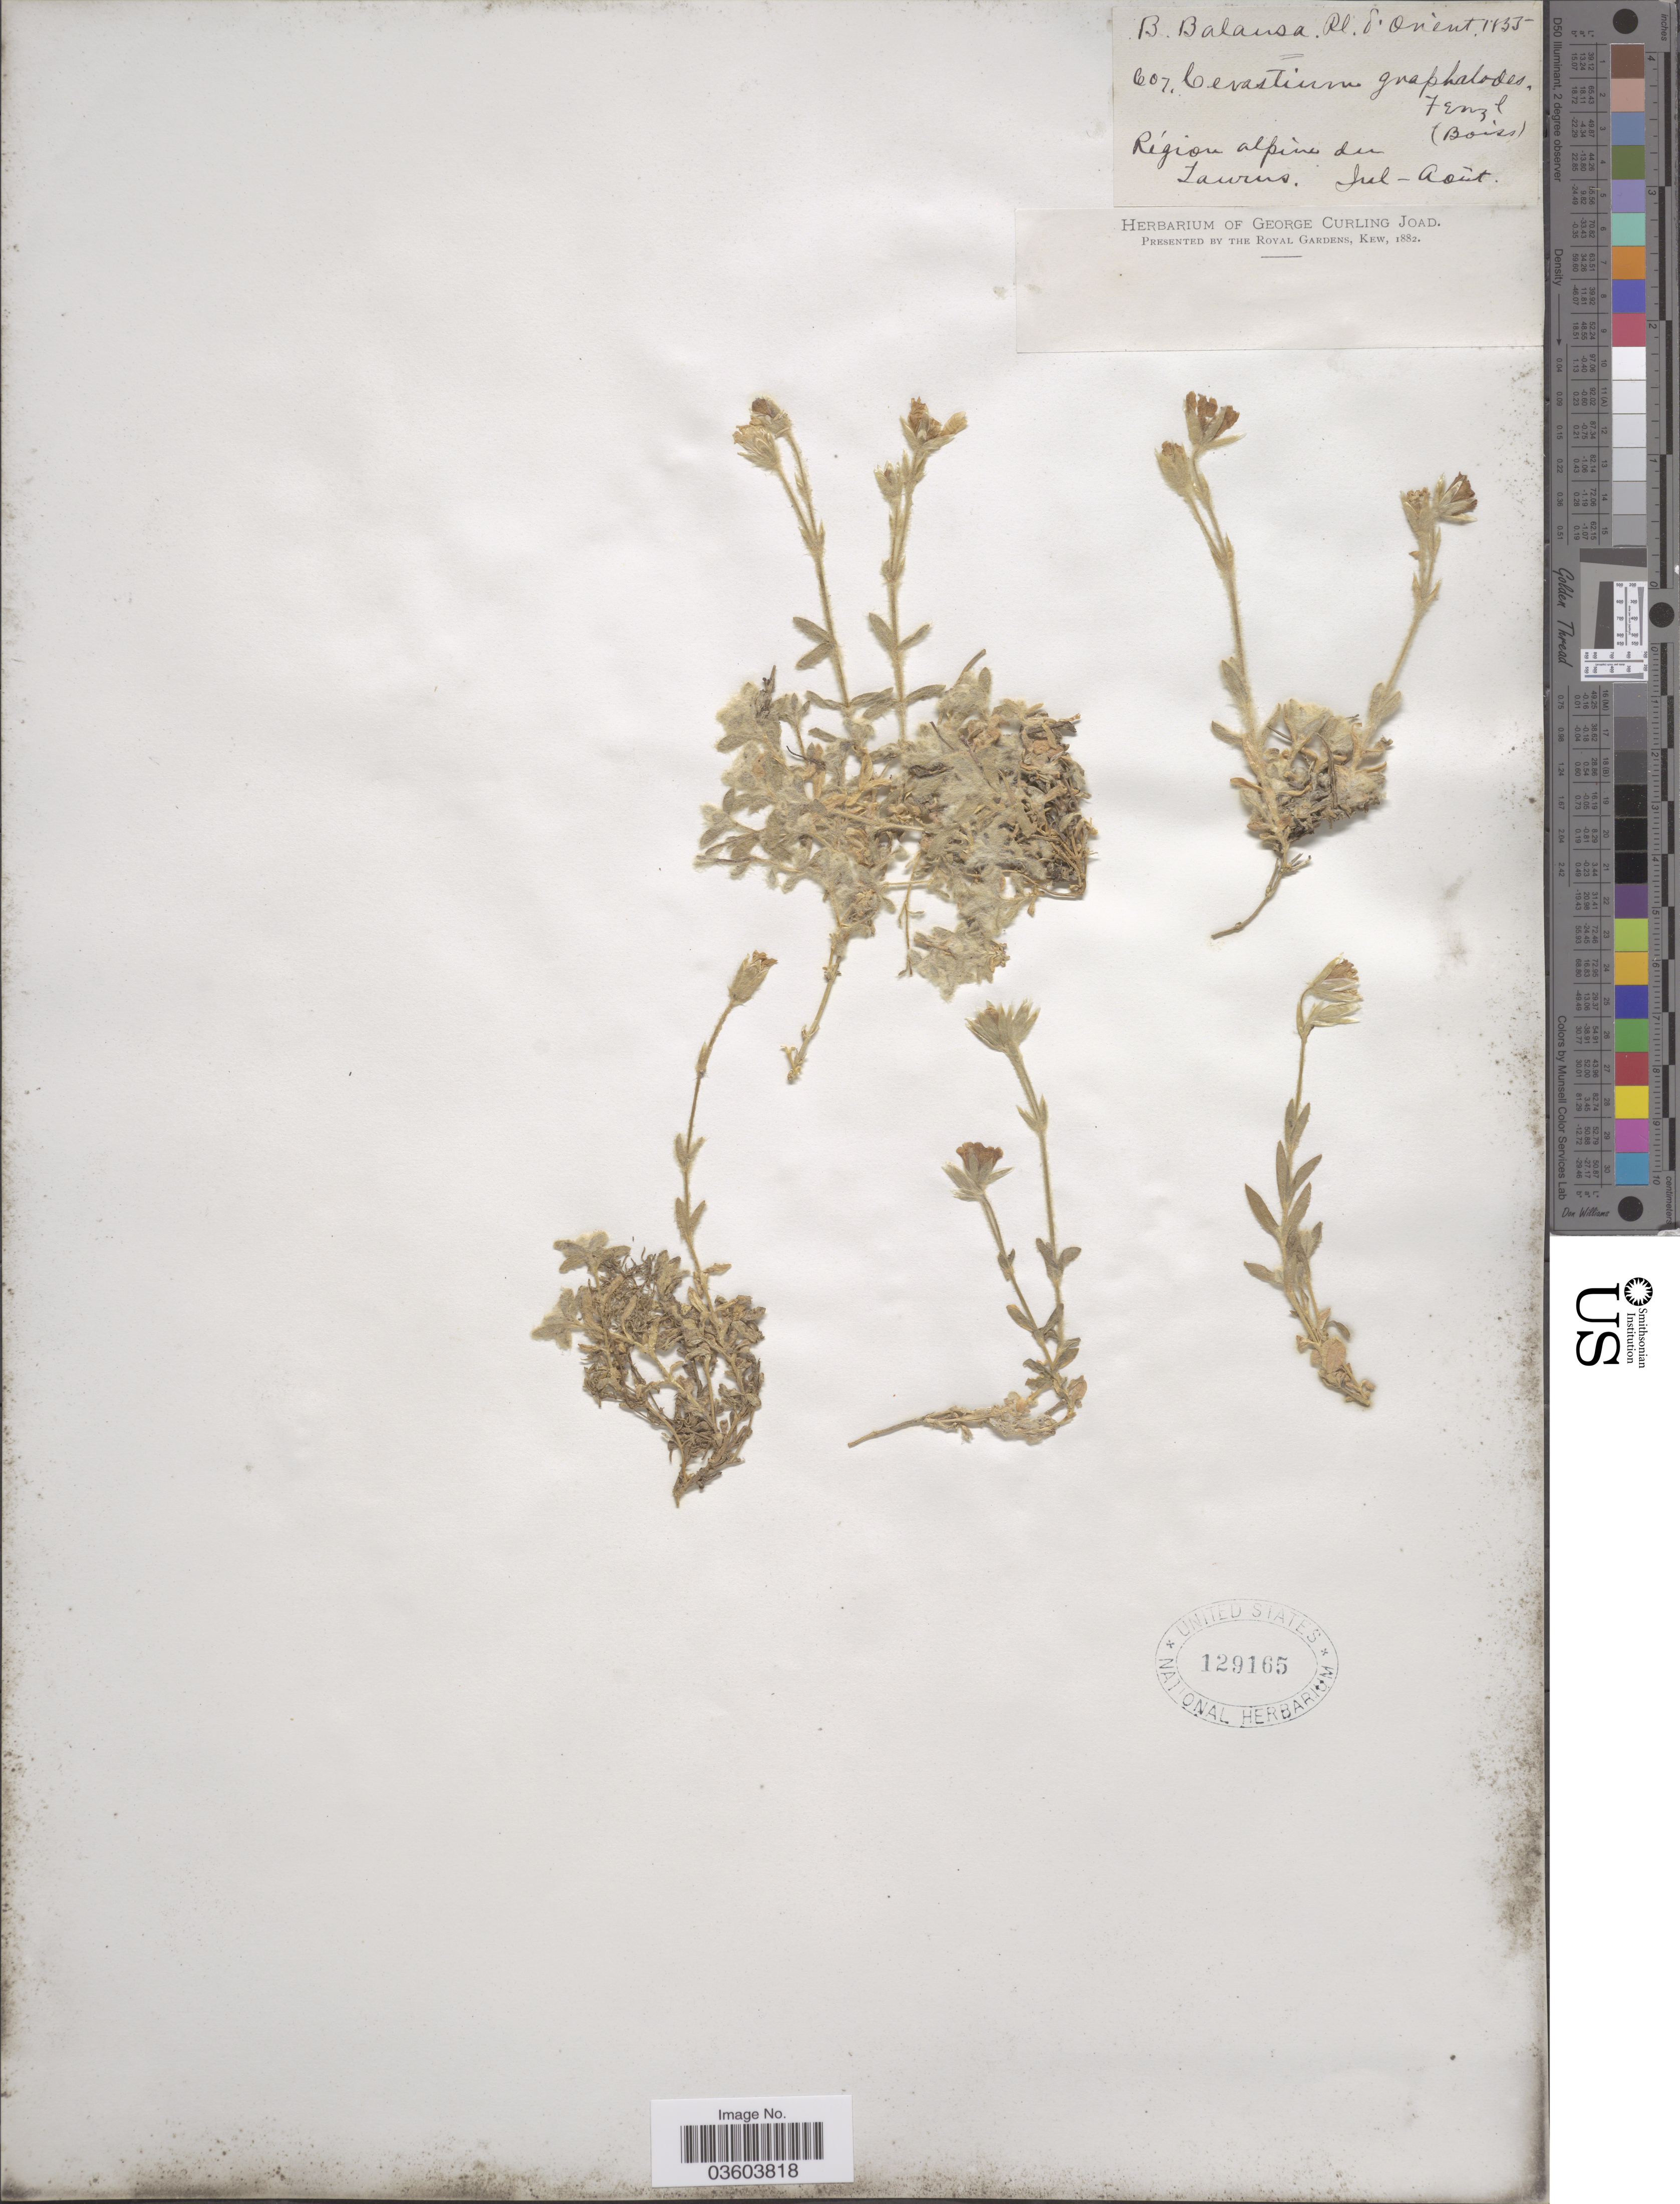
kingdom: Plantae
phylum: Tracheophyta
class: Magnoliopsida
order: Caryophyllales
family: Caryophyllaceae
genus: Cerastium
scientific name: Cerastium gnaphalodes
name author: Fenzl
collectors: B. Balansa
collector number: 607*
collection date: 1855-07/1855-08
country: Turkey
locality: Orient. Région alpine du Taurus.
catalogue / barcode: US 129165